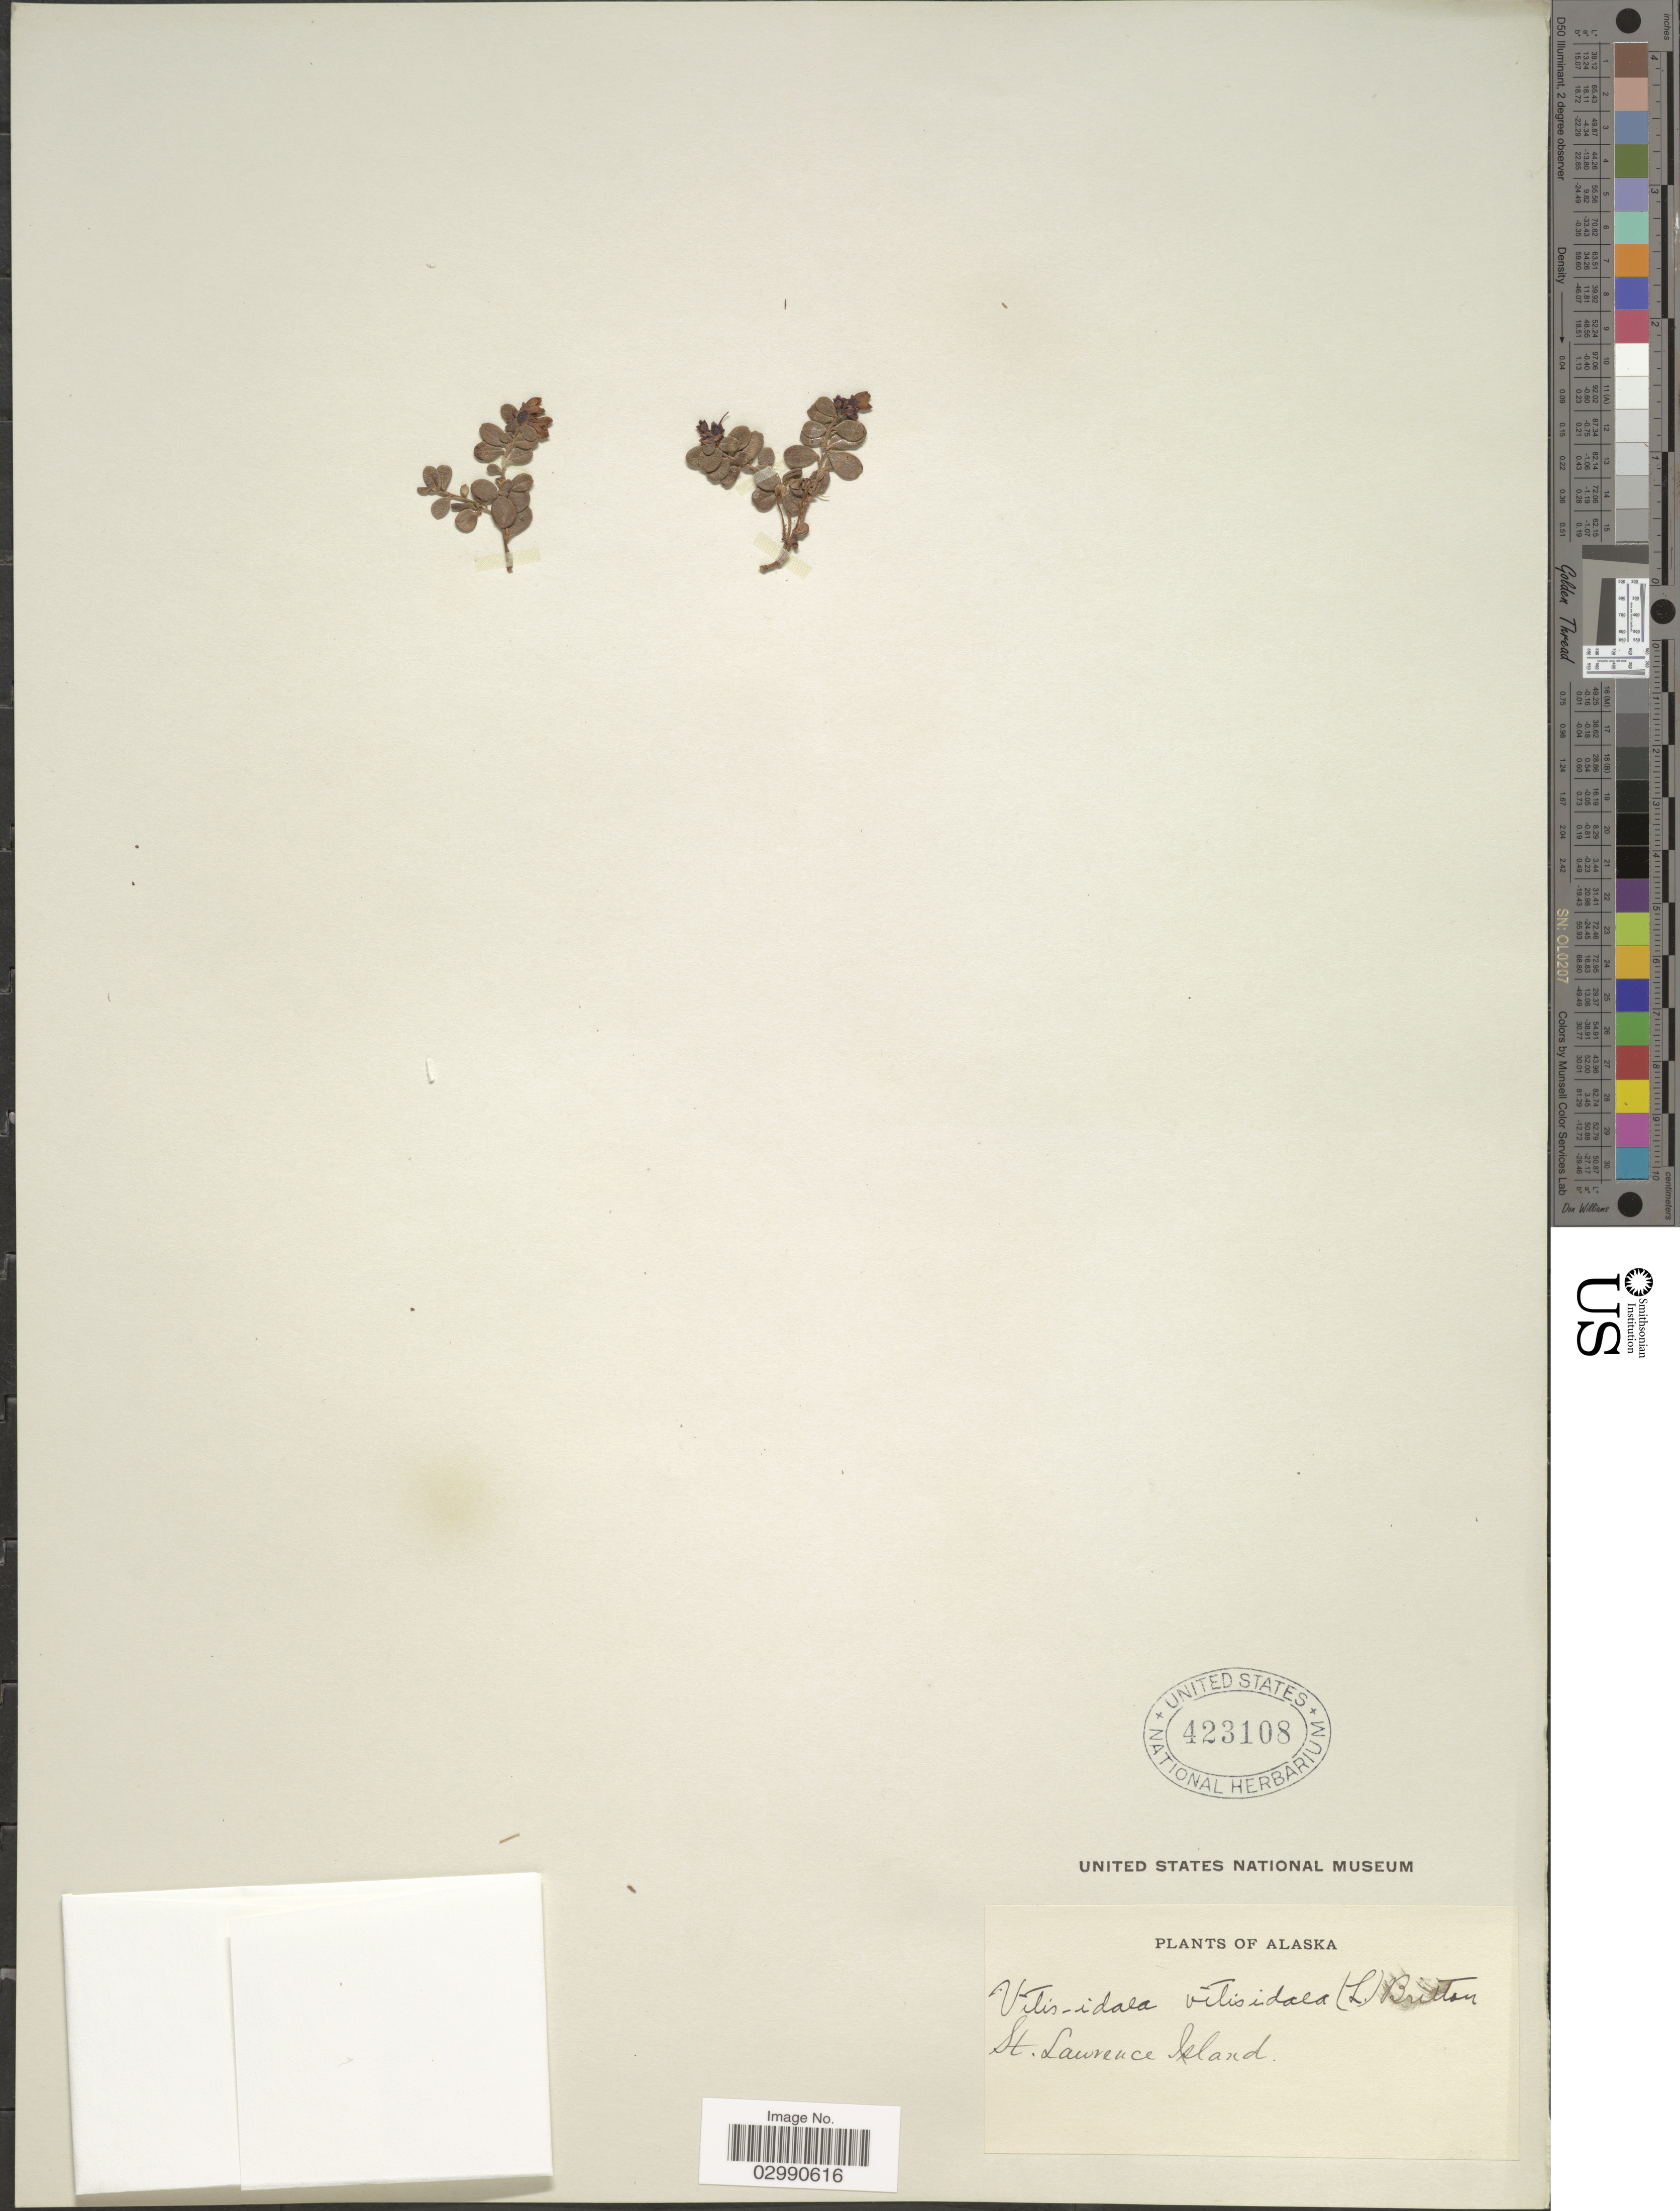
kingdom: Plantae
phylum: Tracheophyta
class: Magnoliopsida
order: Ericales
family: Ericaceae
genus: Vaccinium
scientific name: Vaccinium vitis-idaea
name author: L.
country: United States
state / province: Alaska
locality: St. Lawrence Island.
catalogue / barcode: US 423108